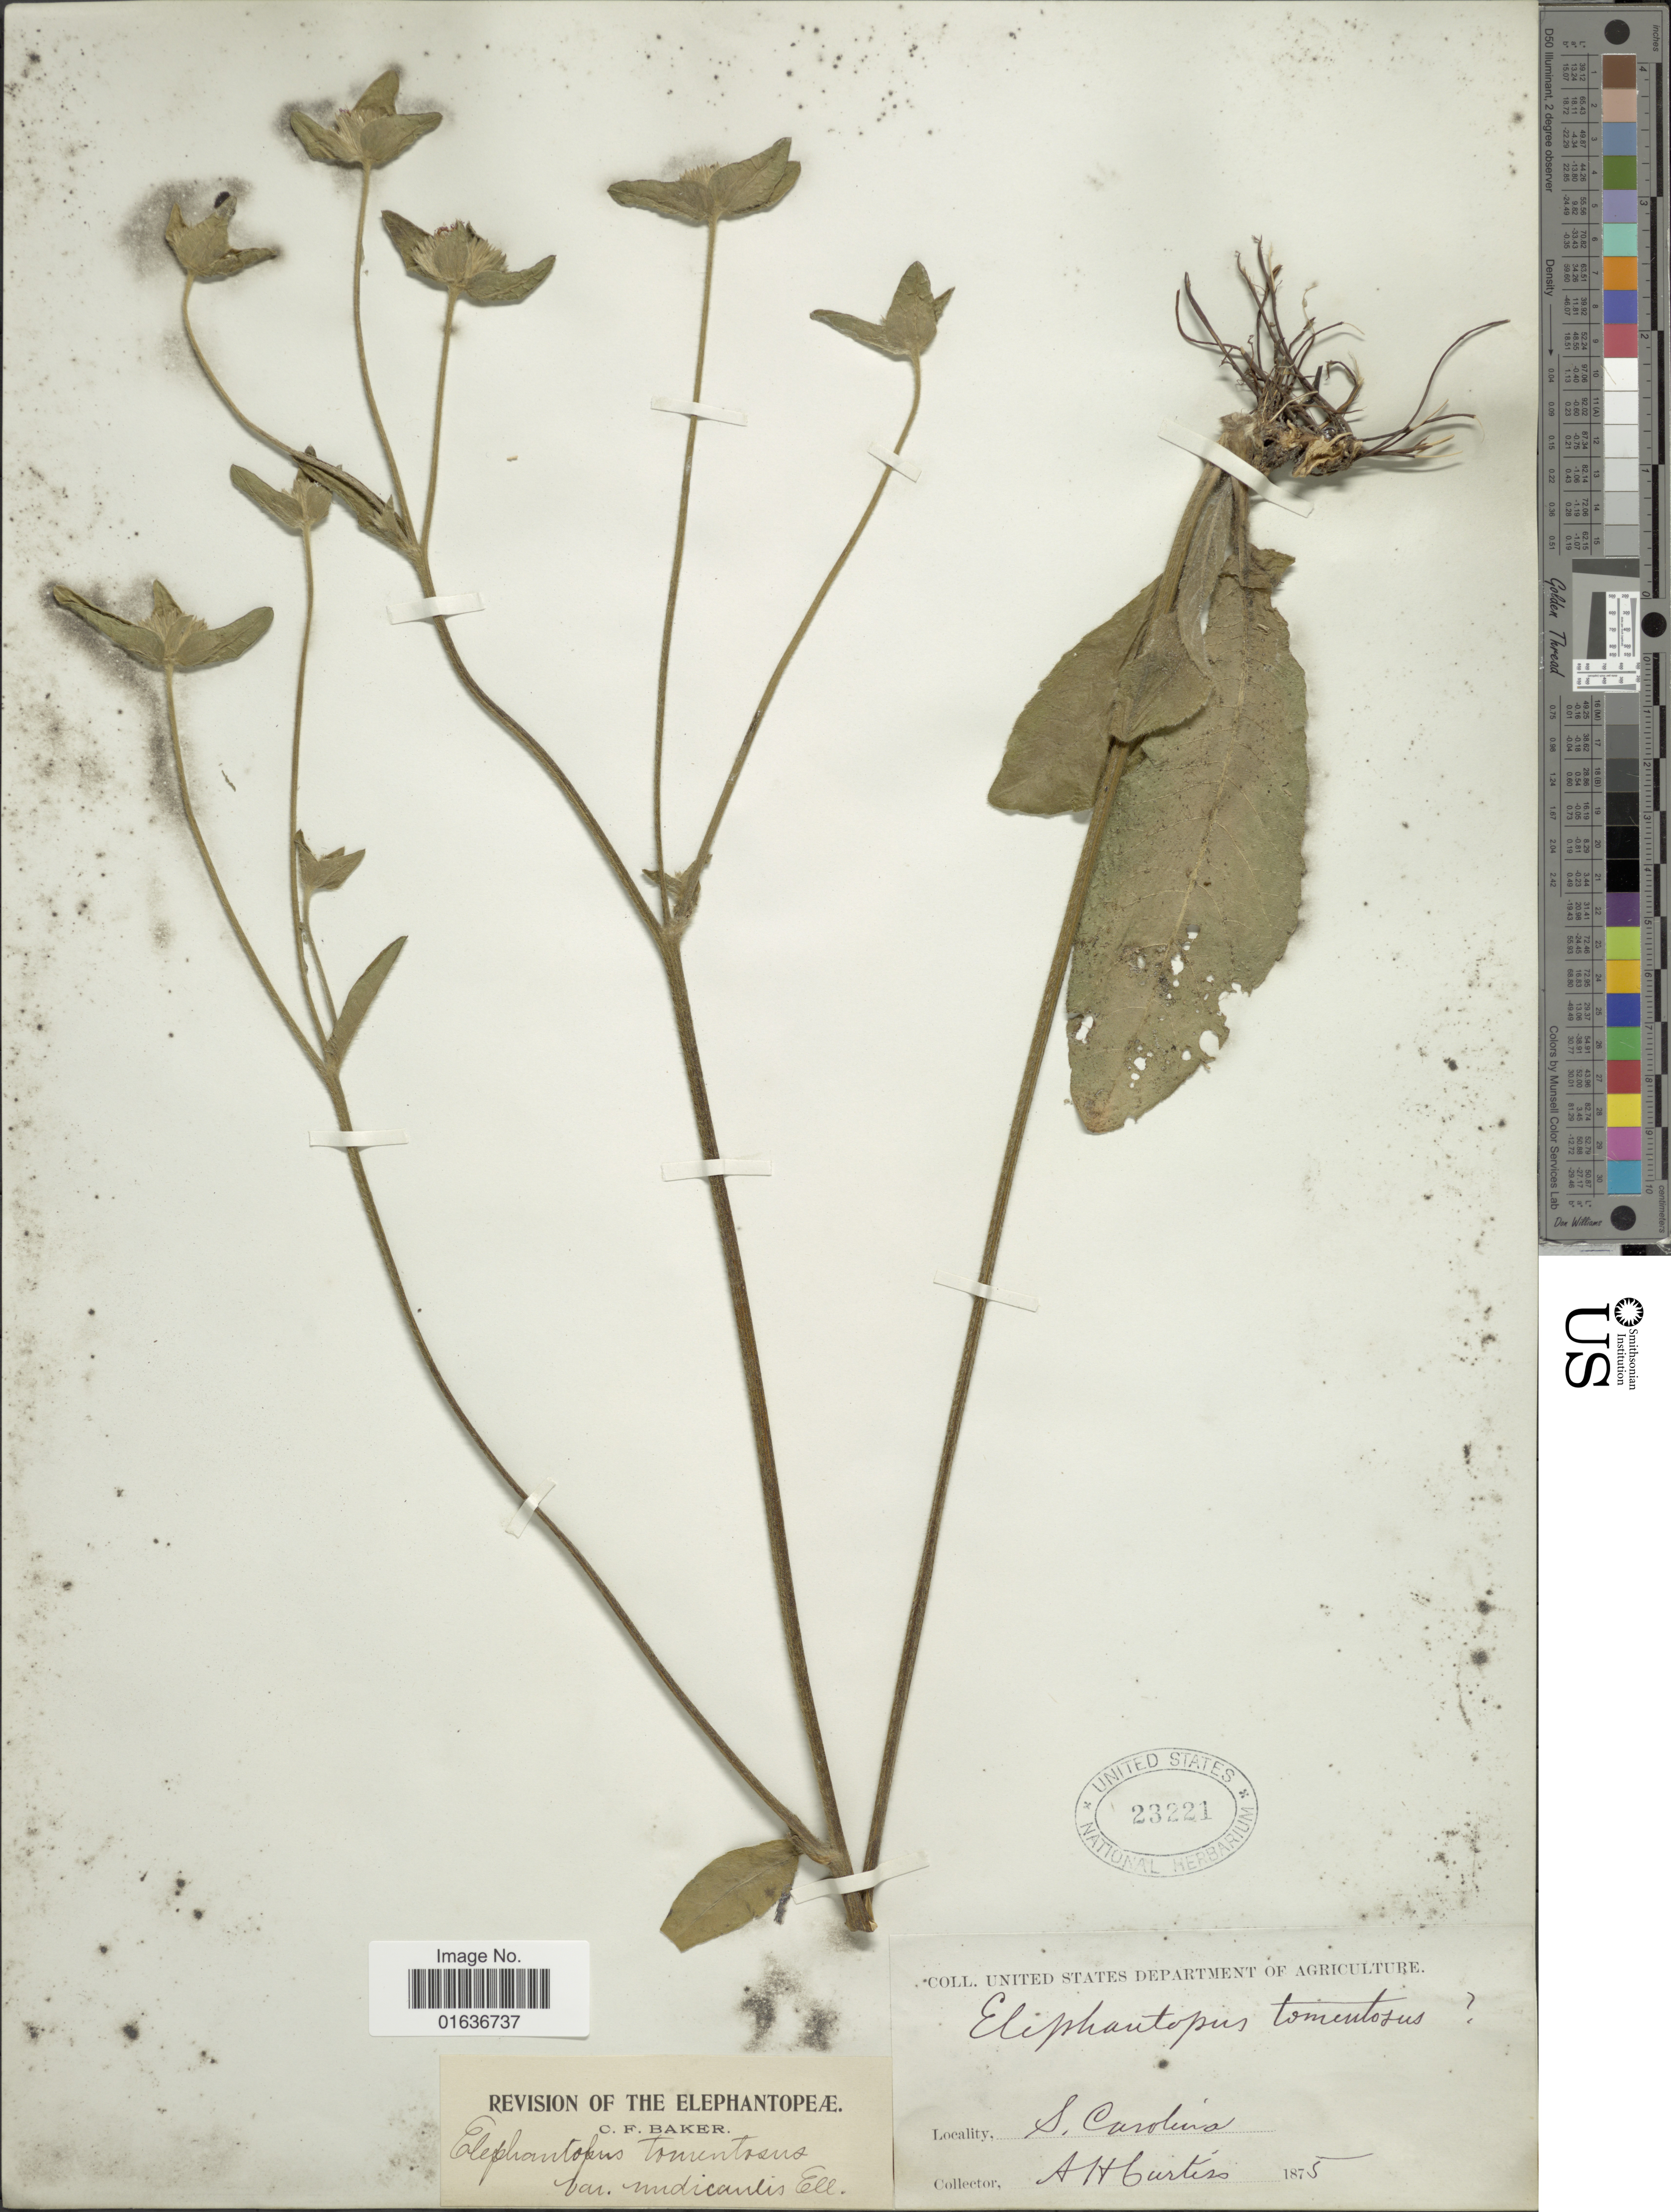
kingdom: Plantae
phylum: Tracheophyta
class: Magnoliopsida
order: Asterales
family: Asteraceae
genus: Elephantopus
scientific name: Elephantopus tomentosus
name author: L.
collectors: A. H. Curtiss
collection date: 1875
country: United States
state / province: South Carolina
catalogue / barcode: US 23221